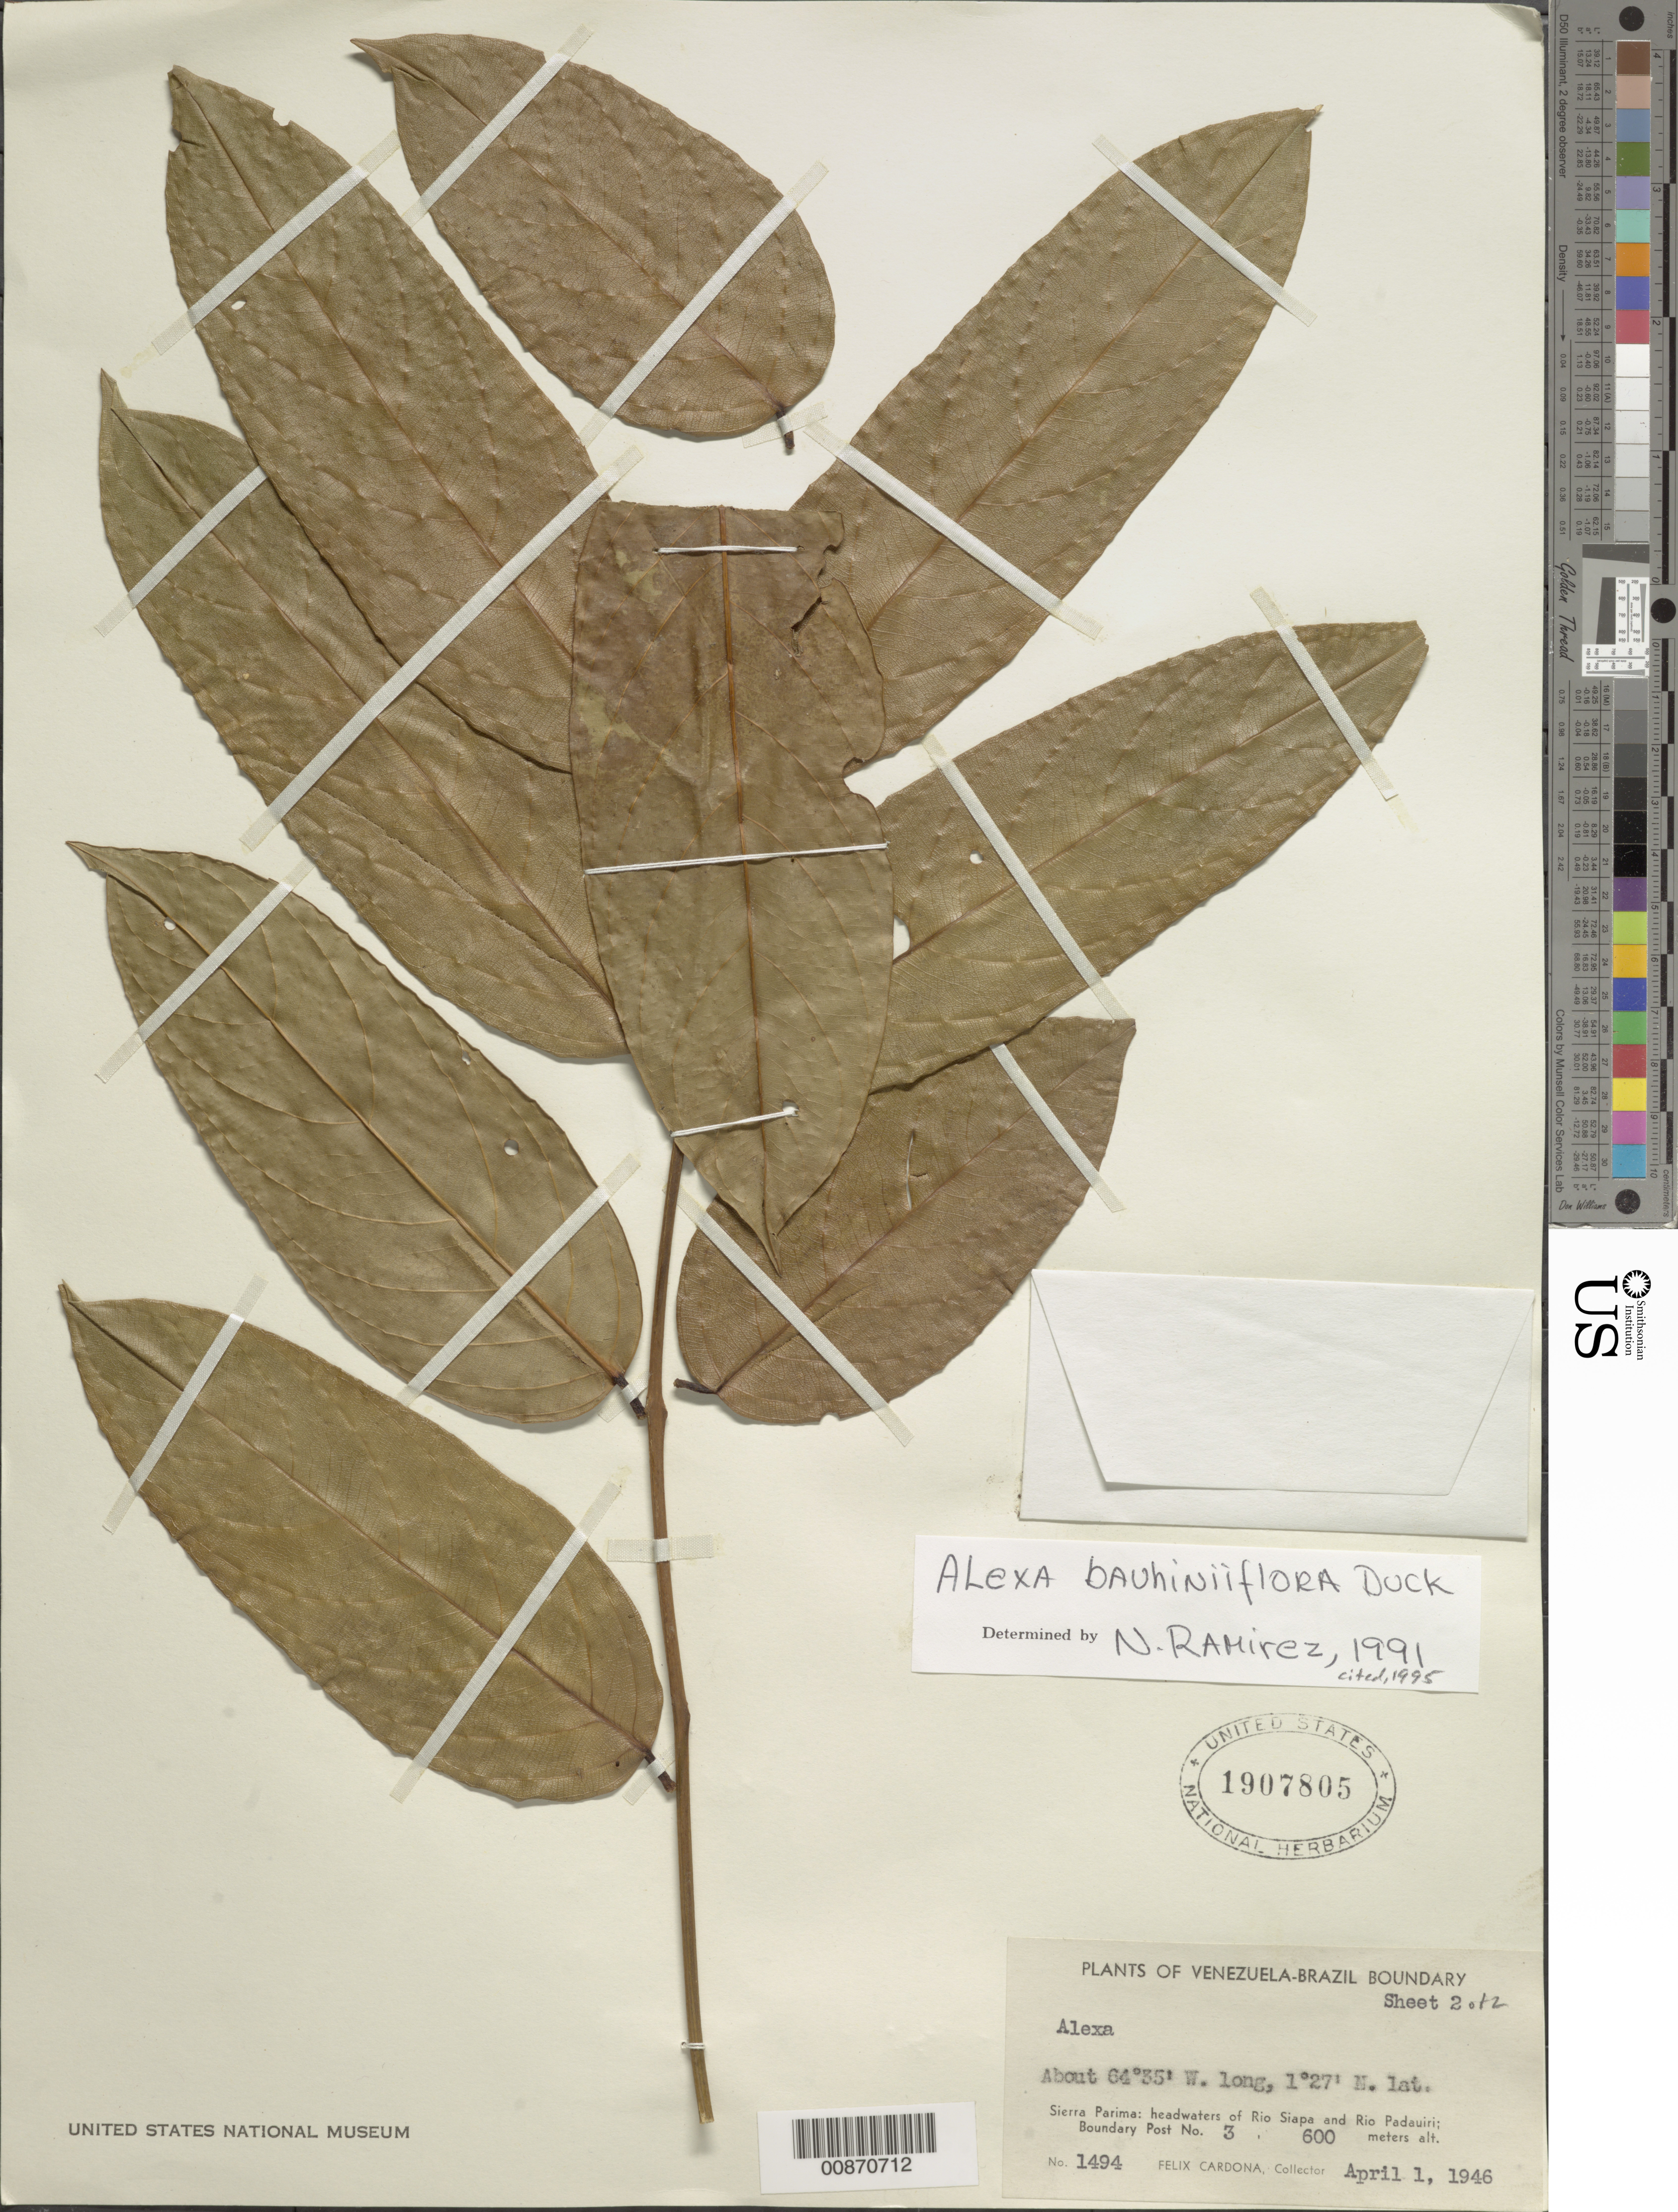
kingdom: Plantae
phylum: Tracheophyta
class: Magnoliopsida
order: Fabales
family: Fabaceae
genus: Alexa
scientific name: Alexa bauhiniiflora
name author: Ducke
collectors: F. Cardona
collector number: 1494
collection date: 1946-04-01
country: Venezuela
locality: Venezuela-Brazil, Sierra Parima: headwaters of Rio Siapa and Rio Padauiri: Boundary Post No 3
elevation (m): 600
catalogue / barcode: US 1907805